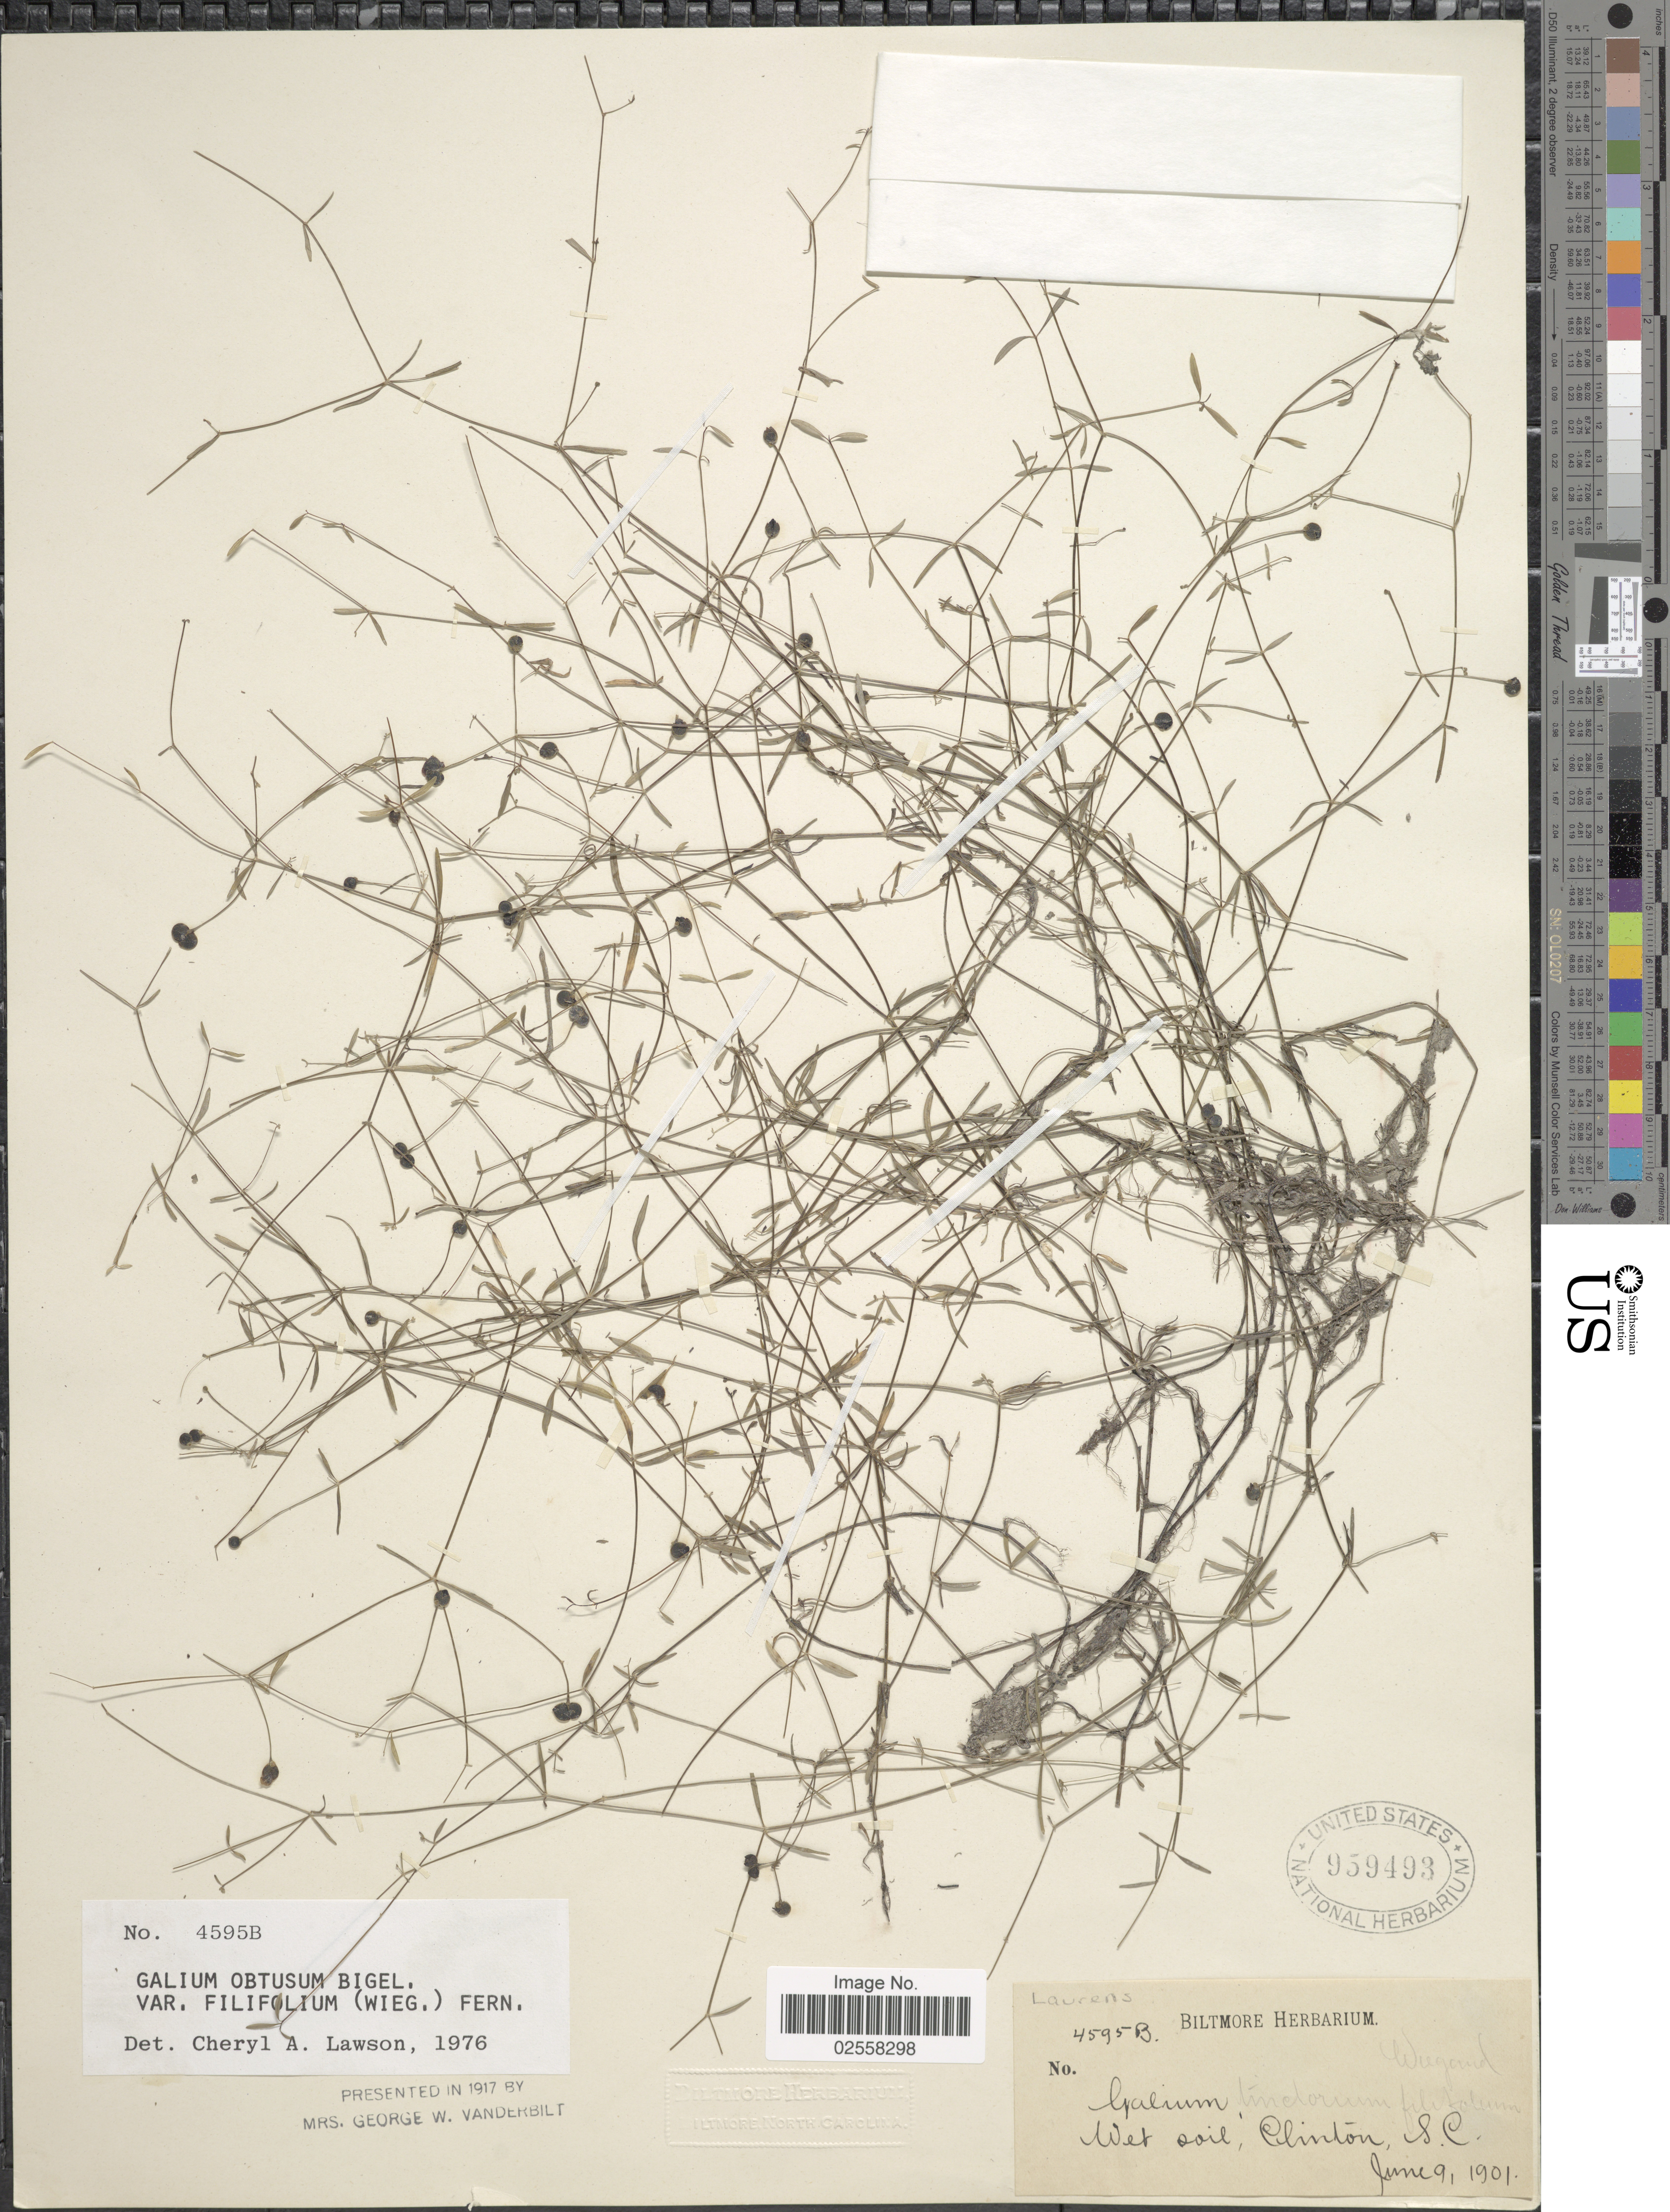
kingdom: Plantae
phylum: Tracheophyta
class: Magnoliopsida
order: Gentianales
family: Rubiaceae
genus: Galium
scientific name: Galium obtusum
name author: Bigelow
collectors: ex herb. Biltmore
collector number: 4595B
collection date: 1901-06-09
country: United States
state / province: South Carolina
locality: Clinton, S.C., Laurens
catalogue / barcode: US 959493